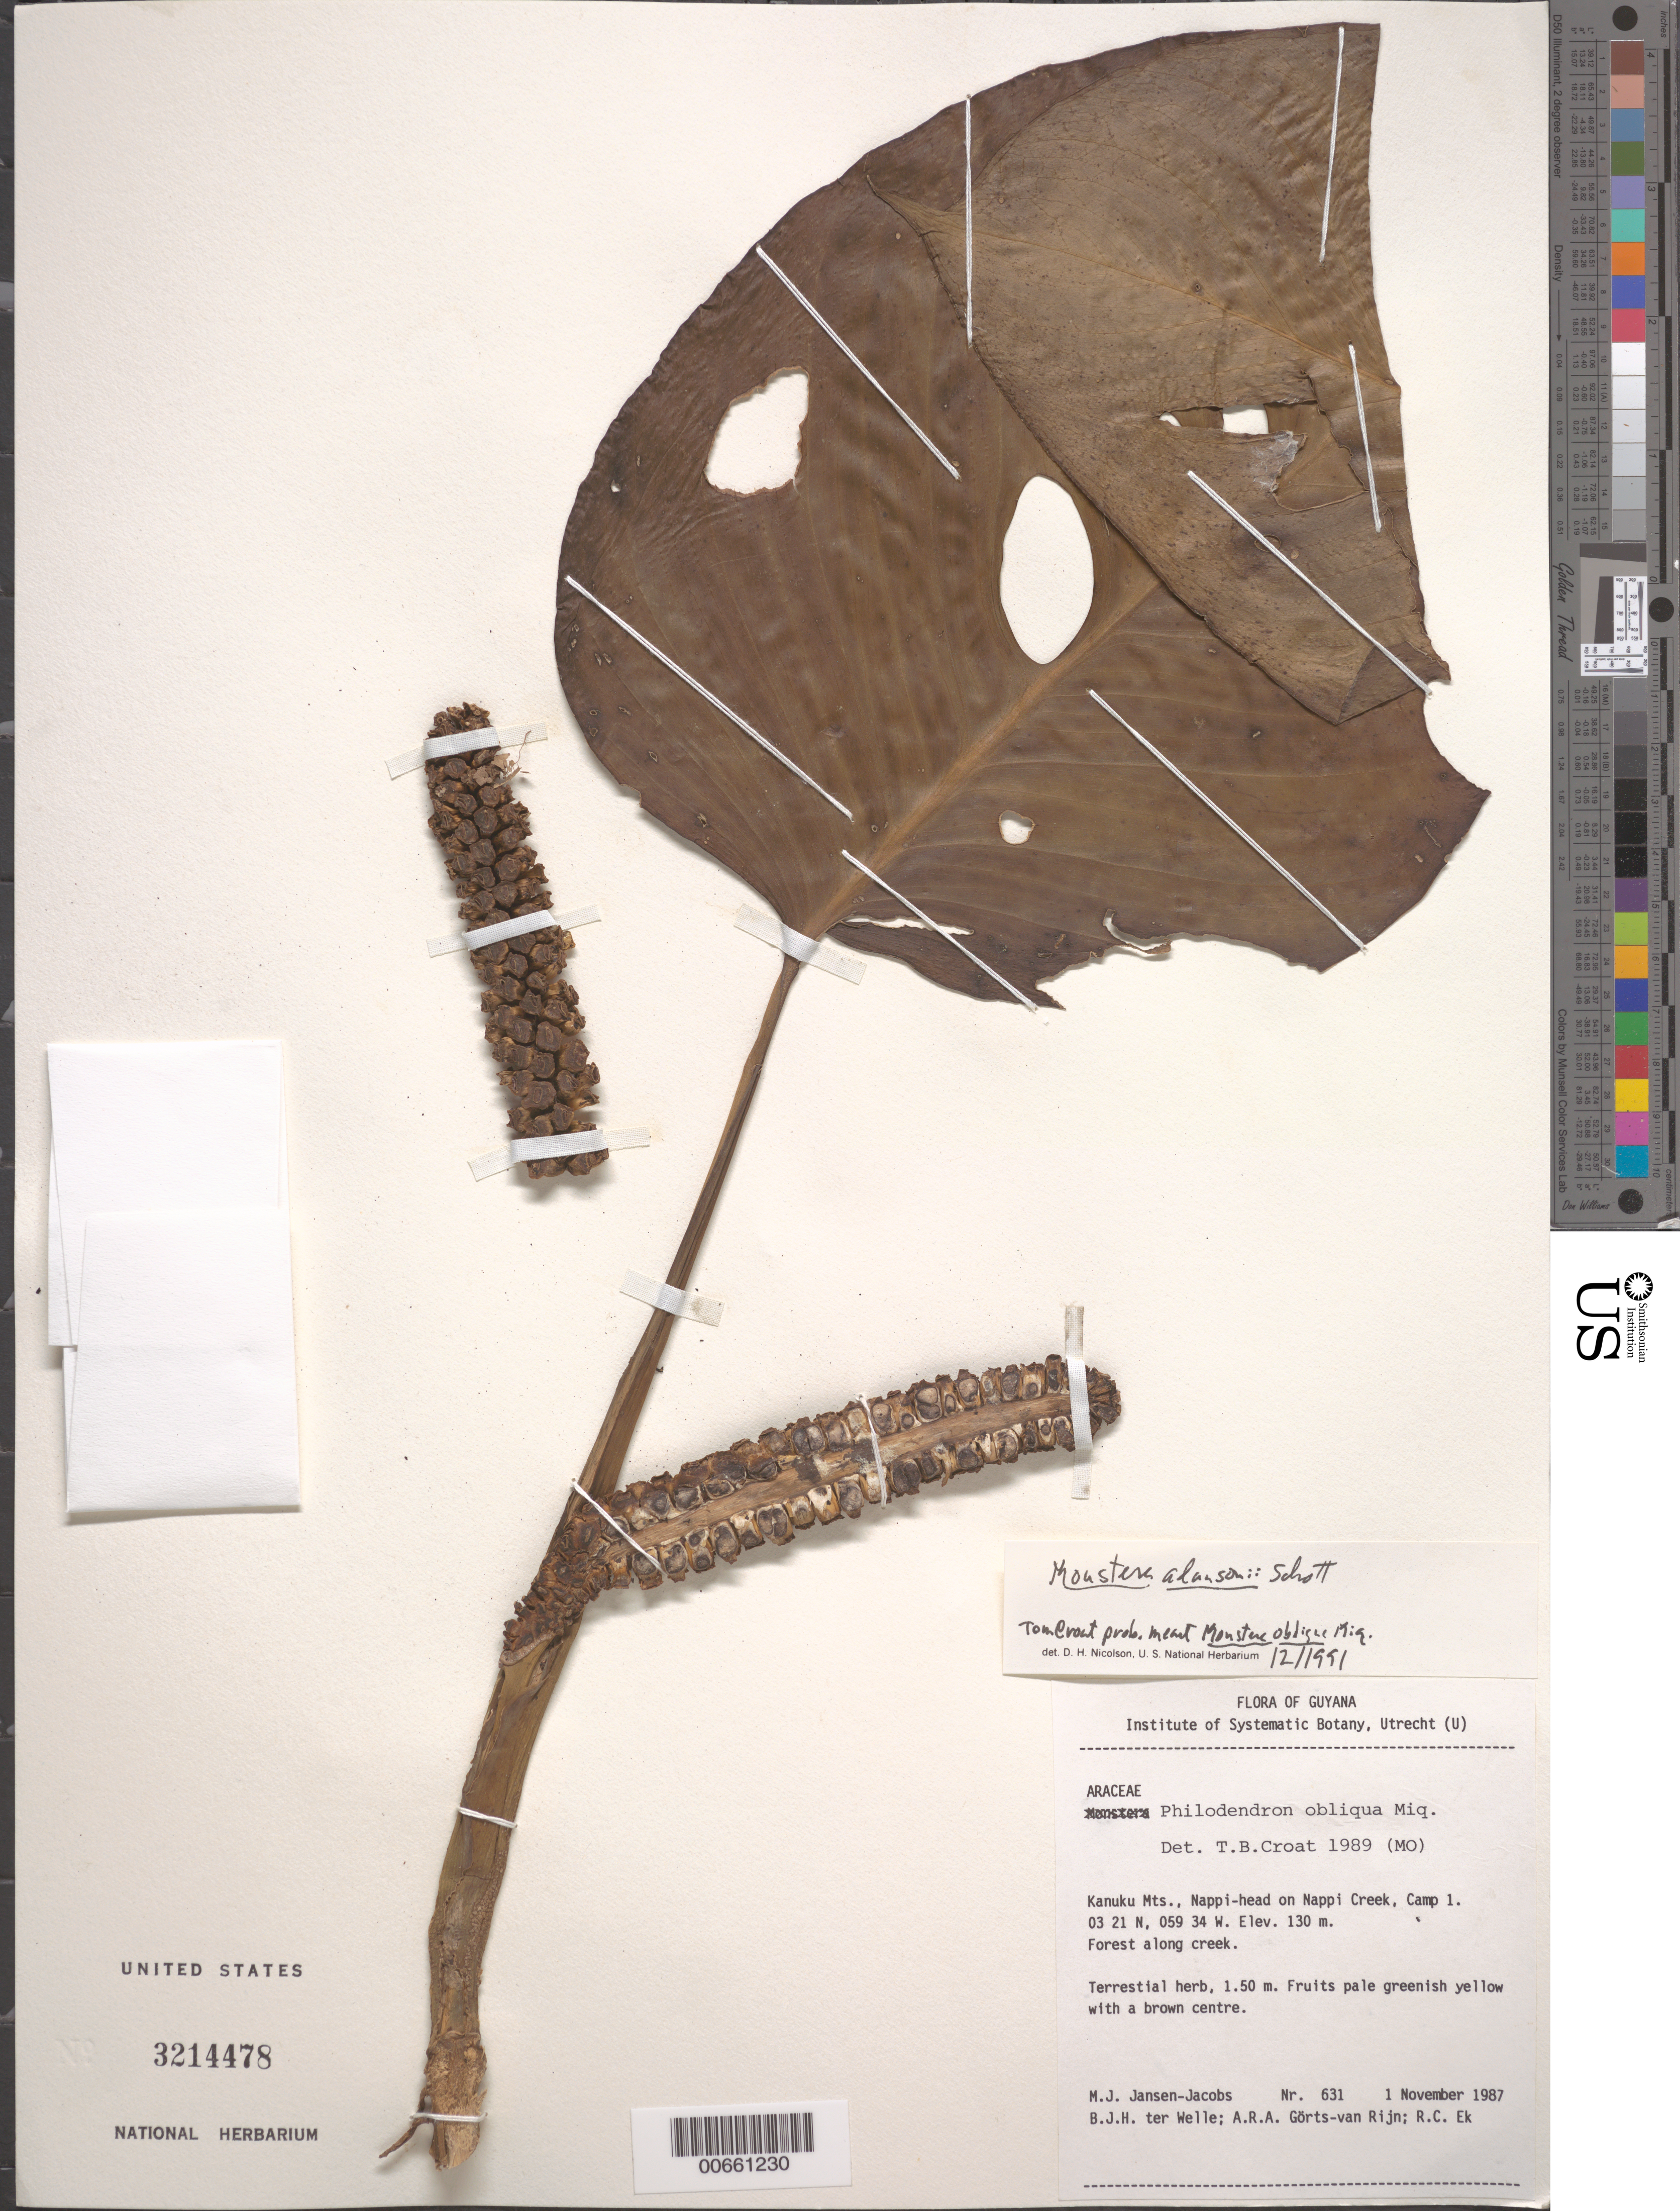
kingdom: Plantae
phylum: Tracheophyta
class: Liliopsida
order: Alismatales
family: Araceae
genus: Monstera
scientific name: Monstera adansonii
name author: Schott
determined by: Nicolson, Dan H.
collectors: M. J. Jansen-Jacobs, B. Welle, A. .R. A. Görts-van Rijn & R. C. Ek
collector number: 631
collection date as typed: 1-Nov-87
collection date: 1987-11-01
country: Guyana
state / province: U. Takutu-U. Essequibo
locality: Kanuku Mts., Nappi-head on Nappi Creek, camp 1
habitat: Forest along creek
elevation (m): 130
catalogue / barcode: US 3214478